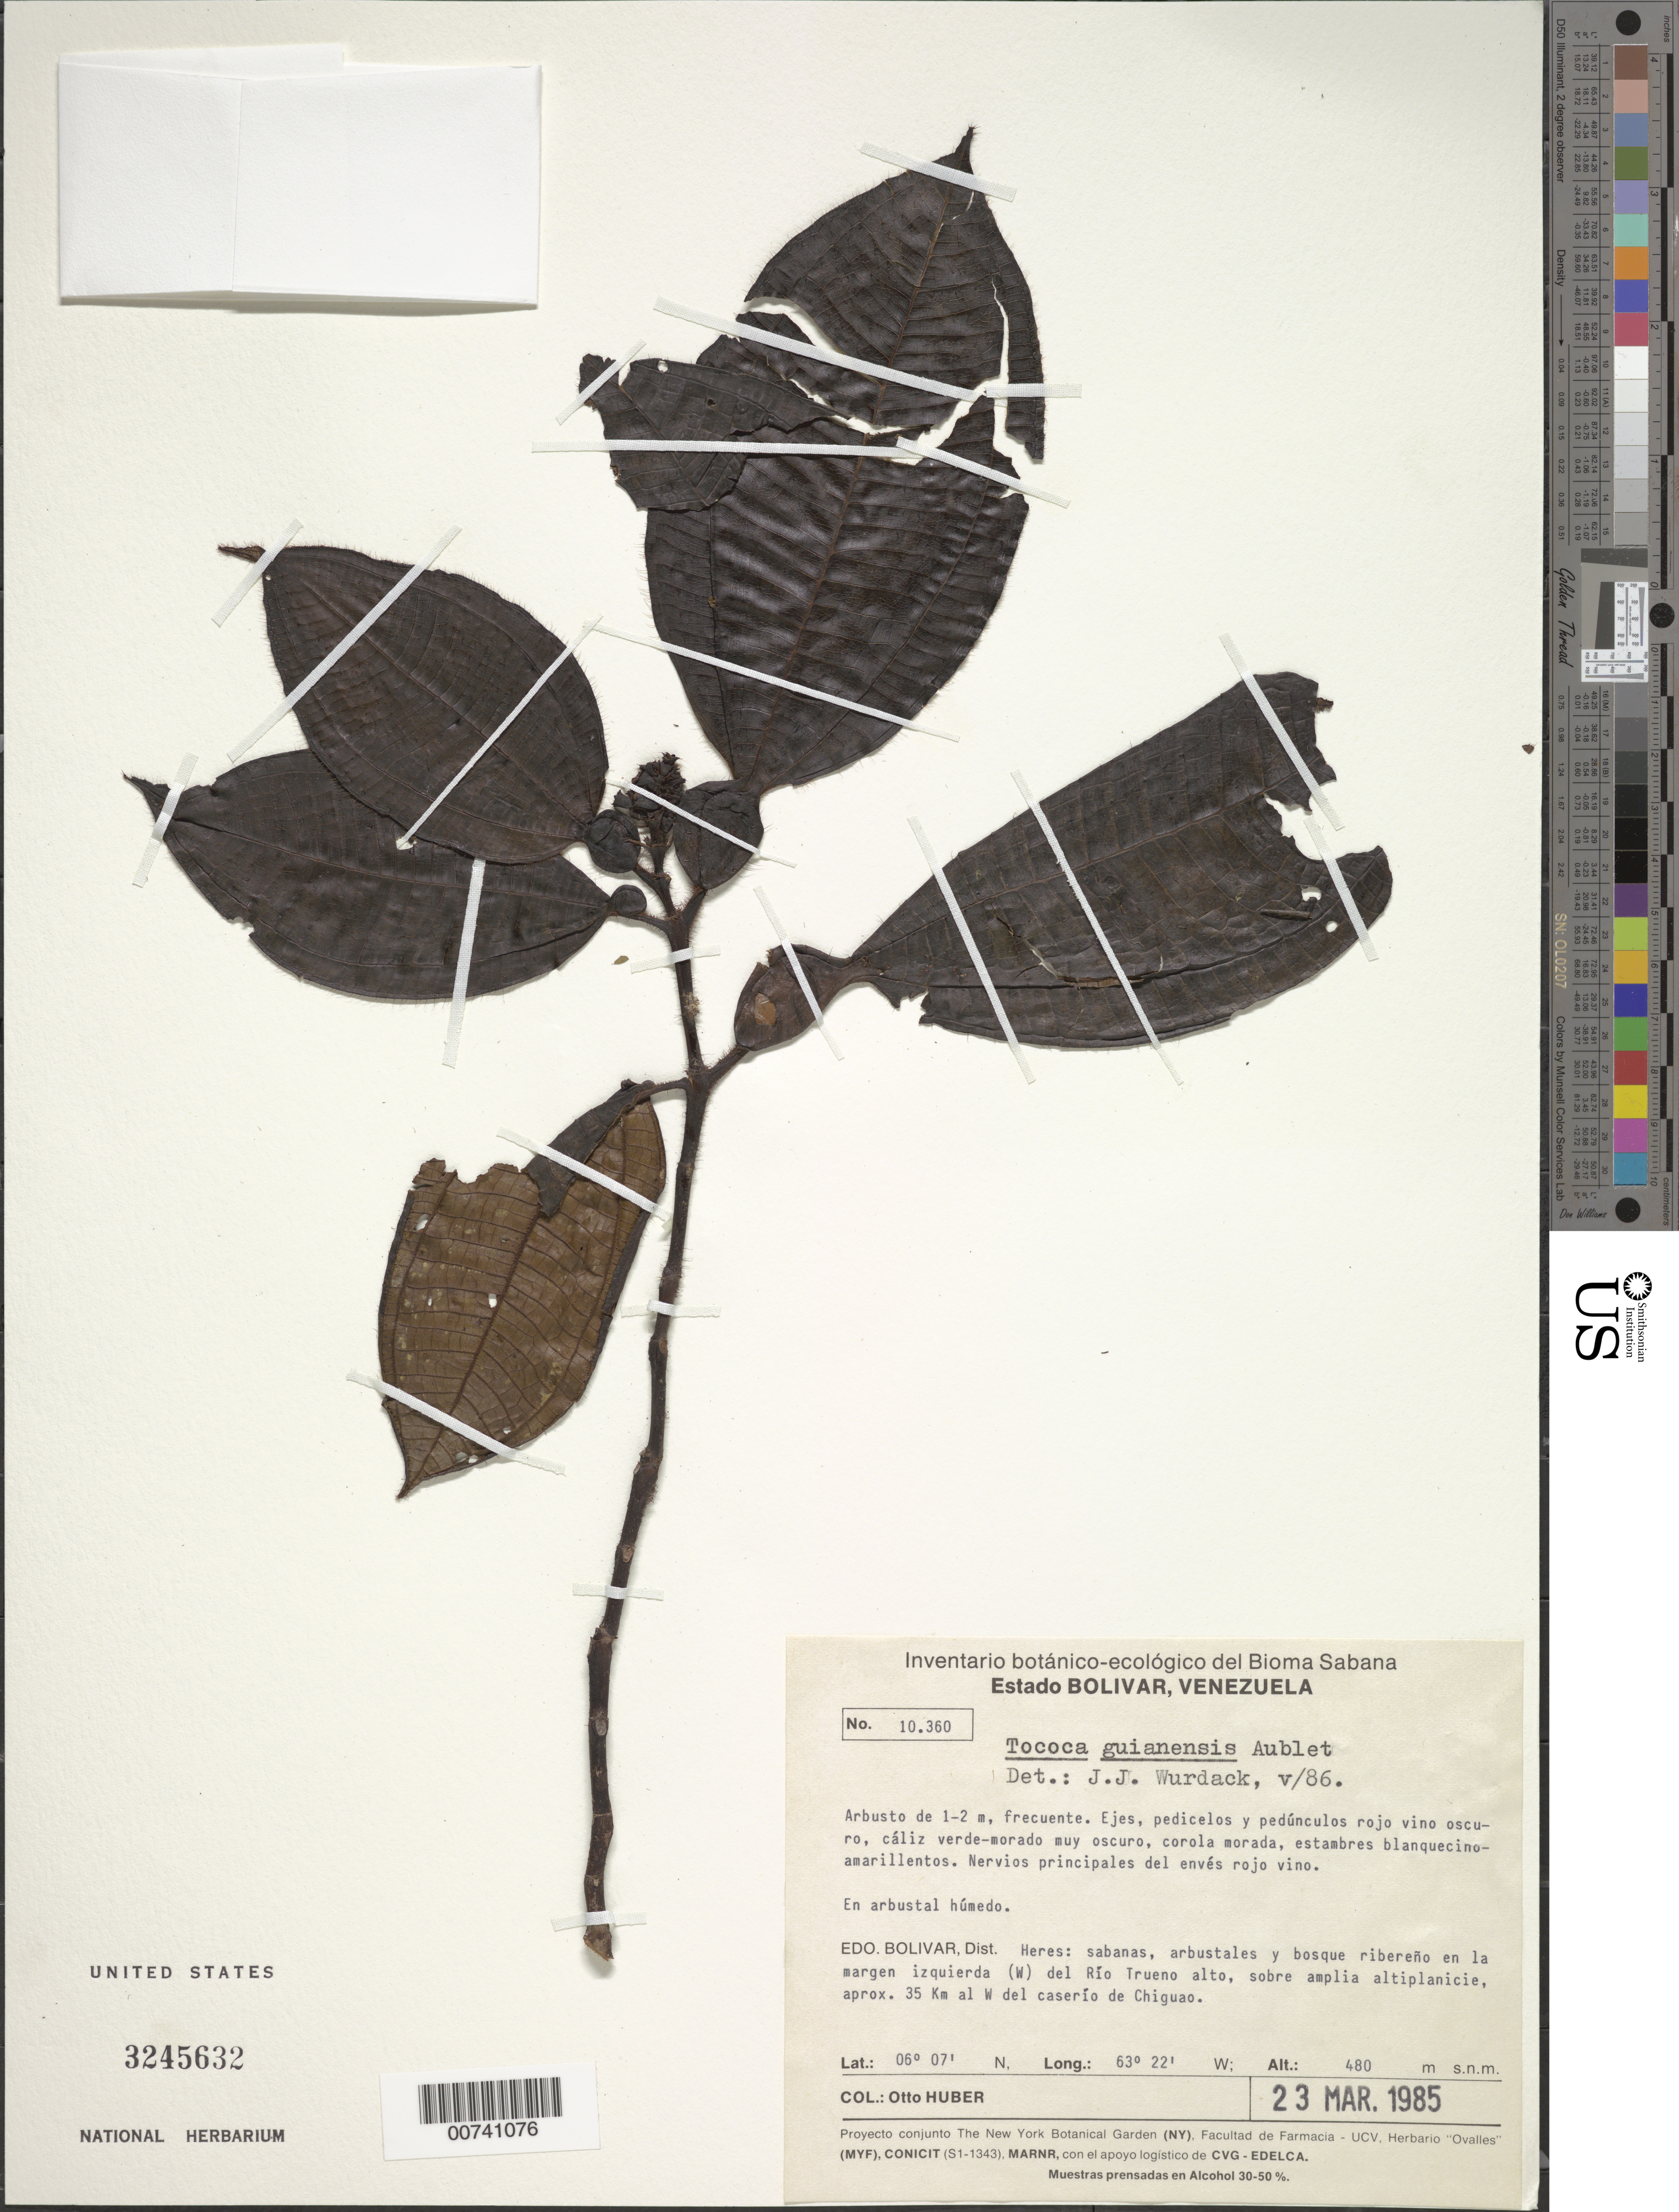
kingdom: Plantae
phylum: Tracheophyta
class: Magnoliopsida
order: Myrtales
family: Melastomataceae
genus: Tococa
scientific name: Tococa guianensis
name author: Aubl.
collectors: O. Huber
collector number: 10360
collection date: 1985-03-23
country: Venezuela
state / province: Bolivar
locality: Estado Bolivar, Venezuela. Edo. Bolivar, Dist. Heres: sabanas, arbustales y bosque ribereño en la margen izquierda (W) del Río Trueno alto, sobre amplia altiplanicie, aprox. 35 Km al W del caserío de Chiguao.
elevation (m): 480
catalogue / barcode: US 3245632